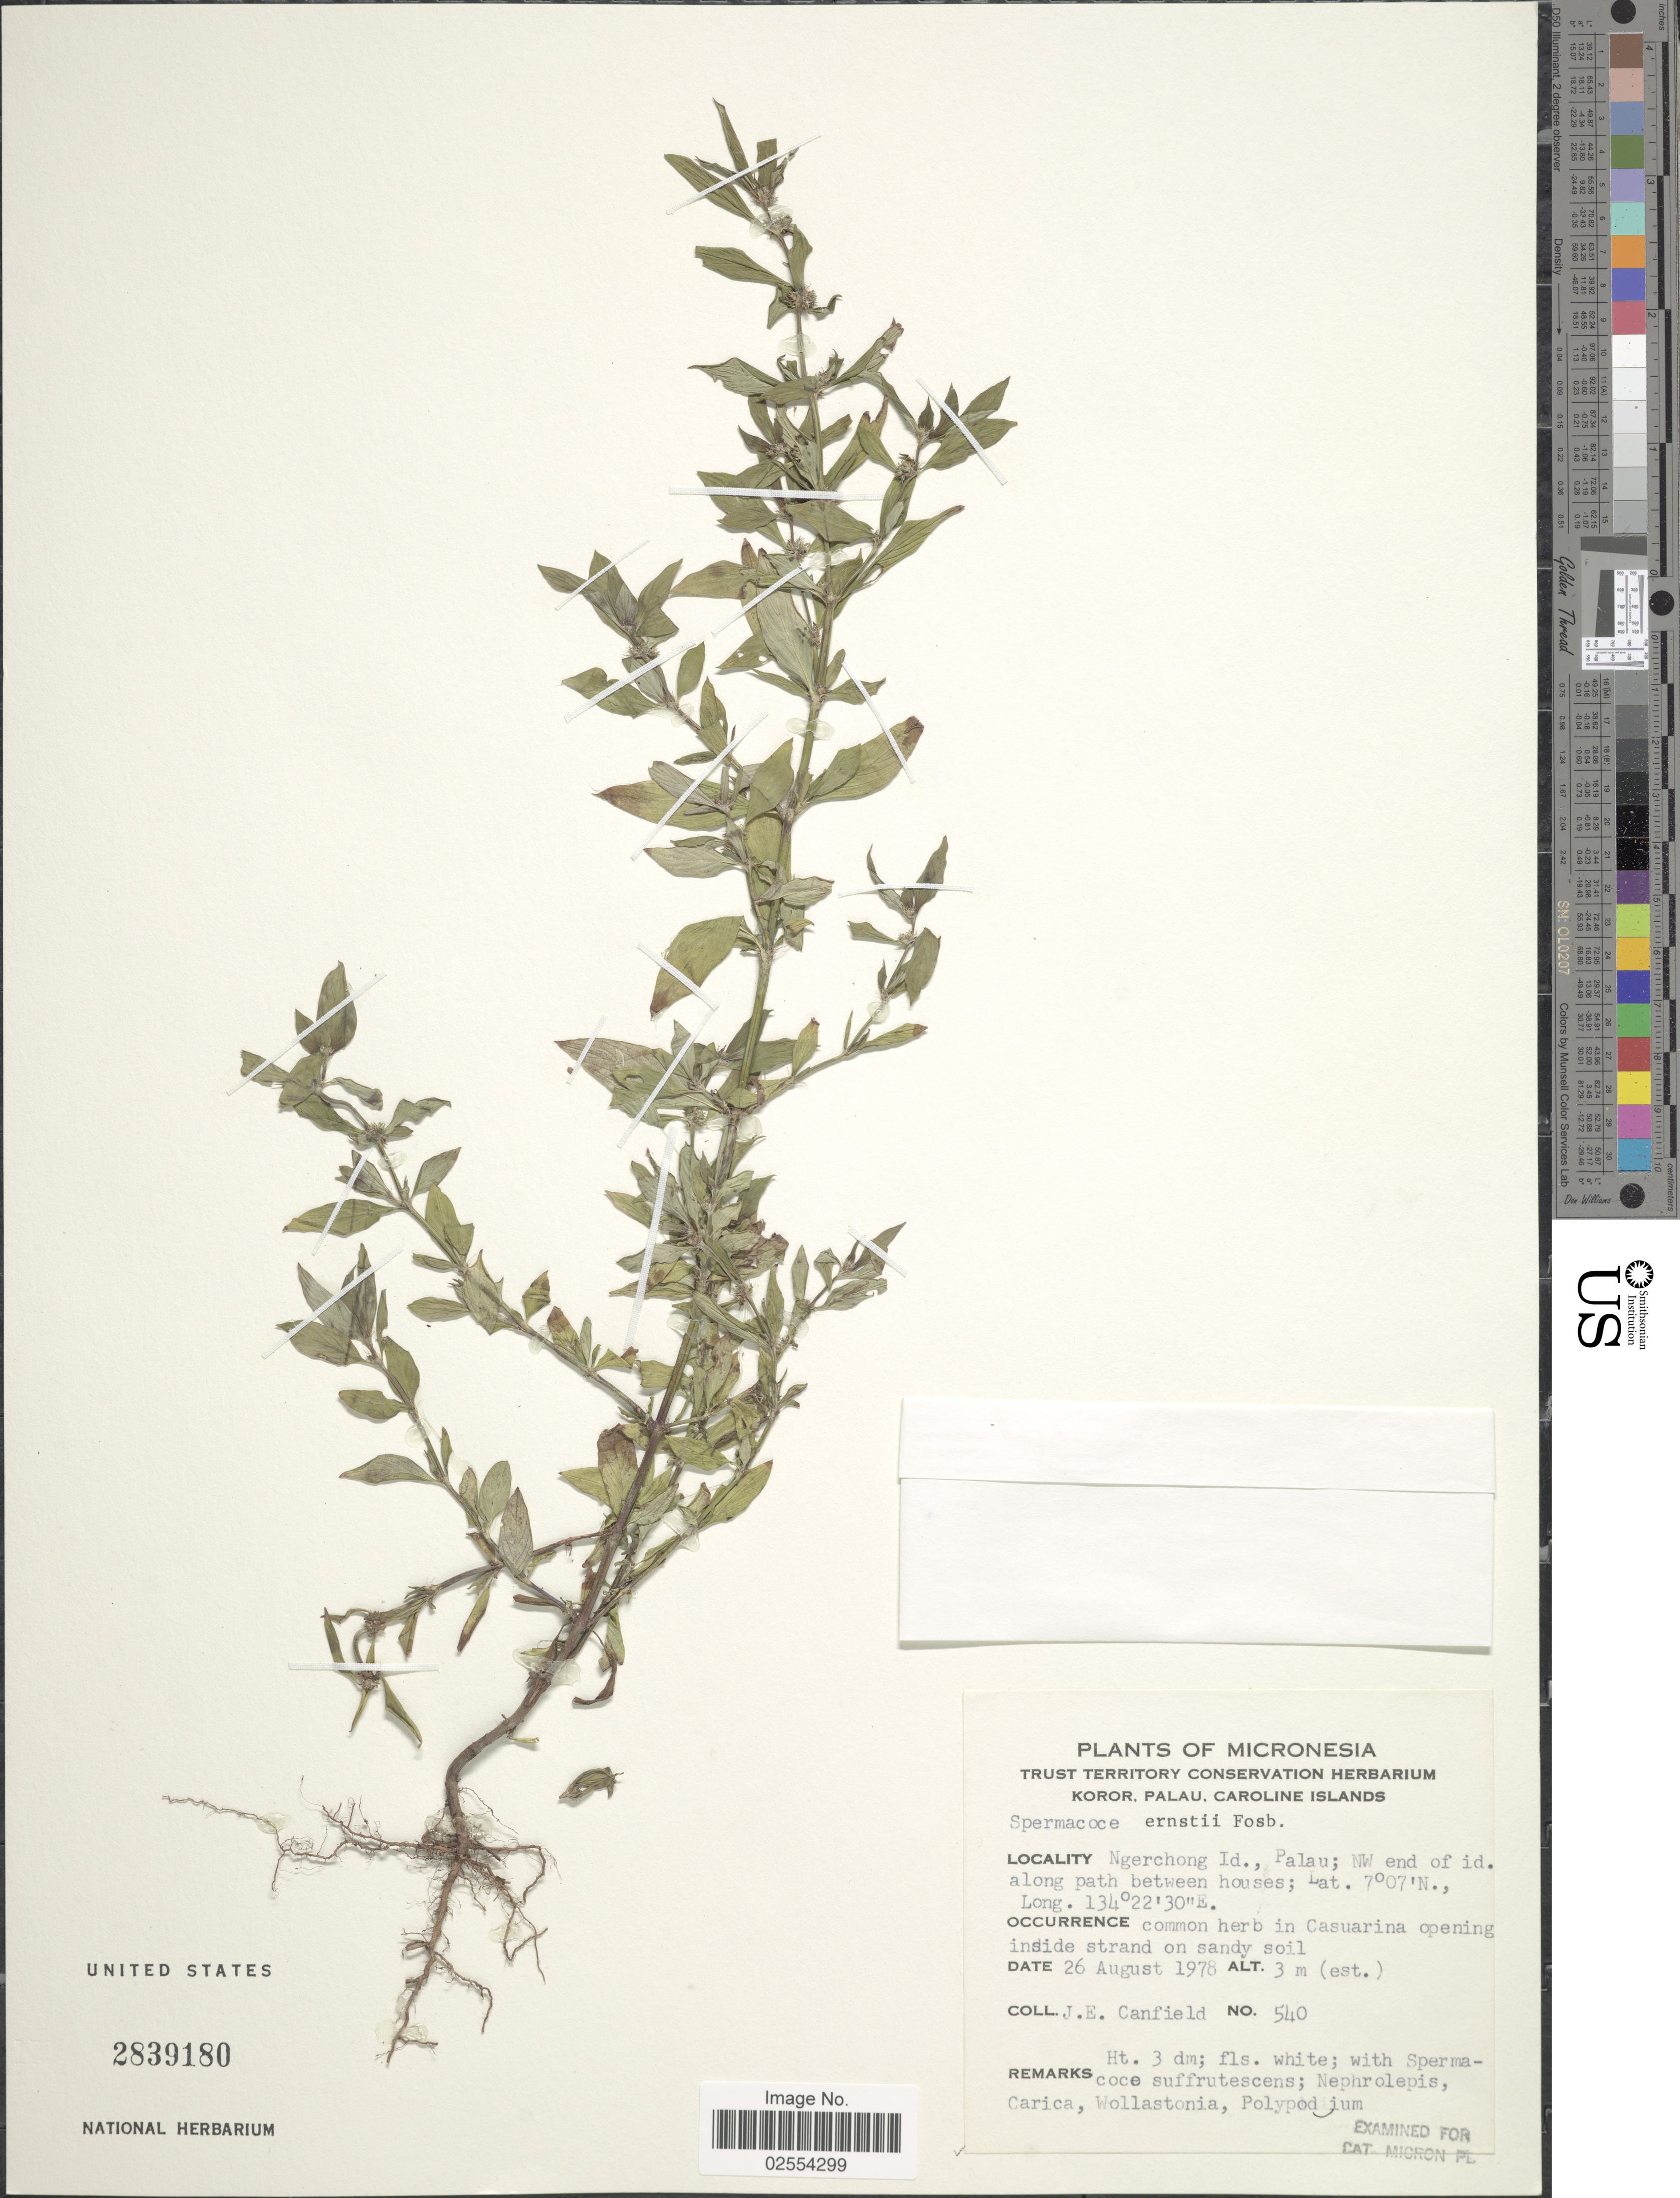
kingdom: Plantae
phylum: Tracheophyta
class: Magnoliopsida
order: Gentianales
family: Rubiaceae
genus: Spermacoce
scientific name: Spermacoce ernstii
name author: Fosberg & D.A. Powell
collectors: J. E. Canfield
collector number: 540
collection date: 1978-08-26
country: Palau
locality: Micronesia, Ngerchong ID., Palau; NW end of id. along path between houses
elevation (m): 3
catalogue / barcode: US 2839180